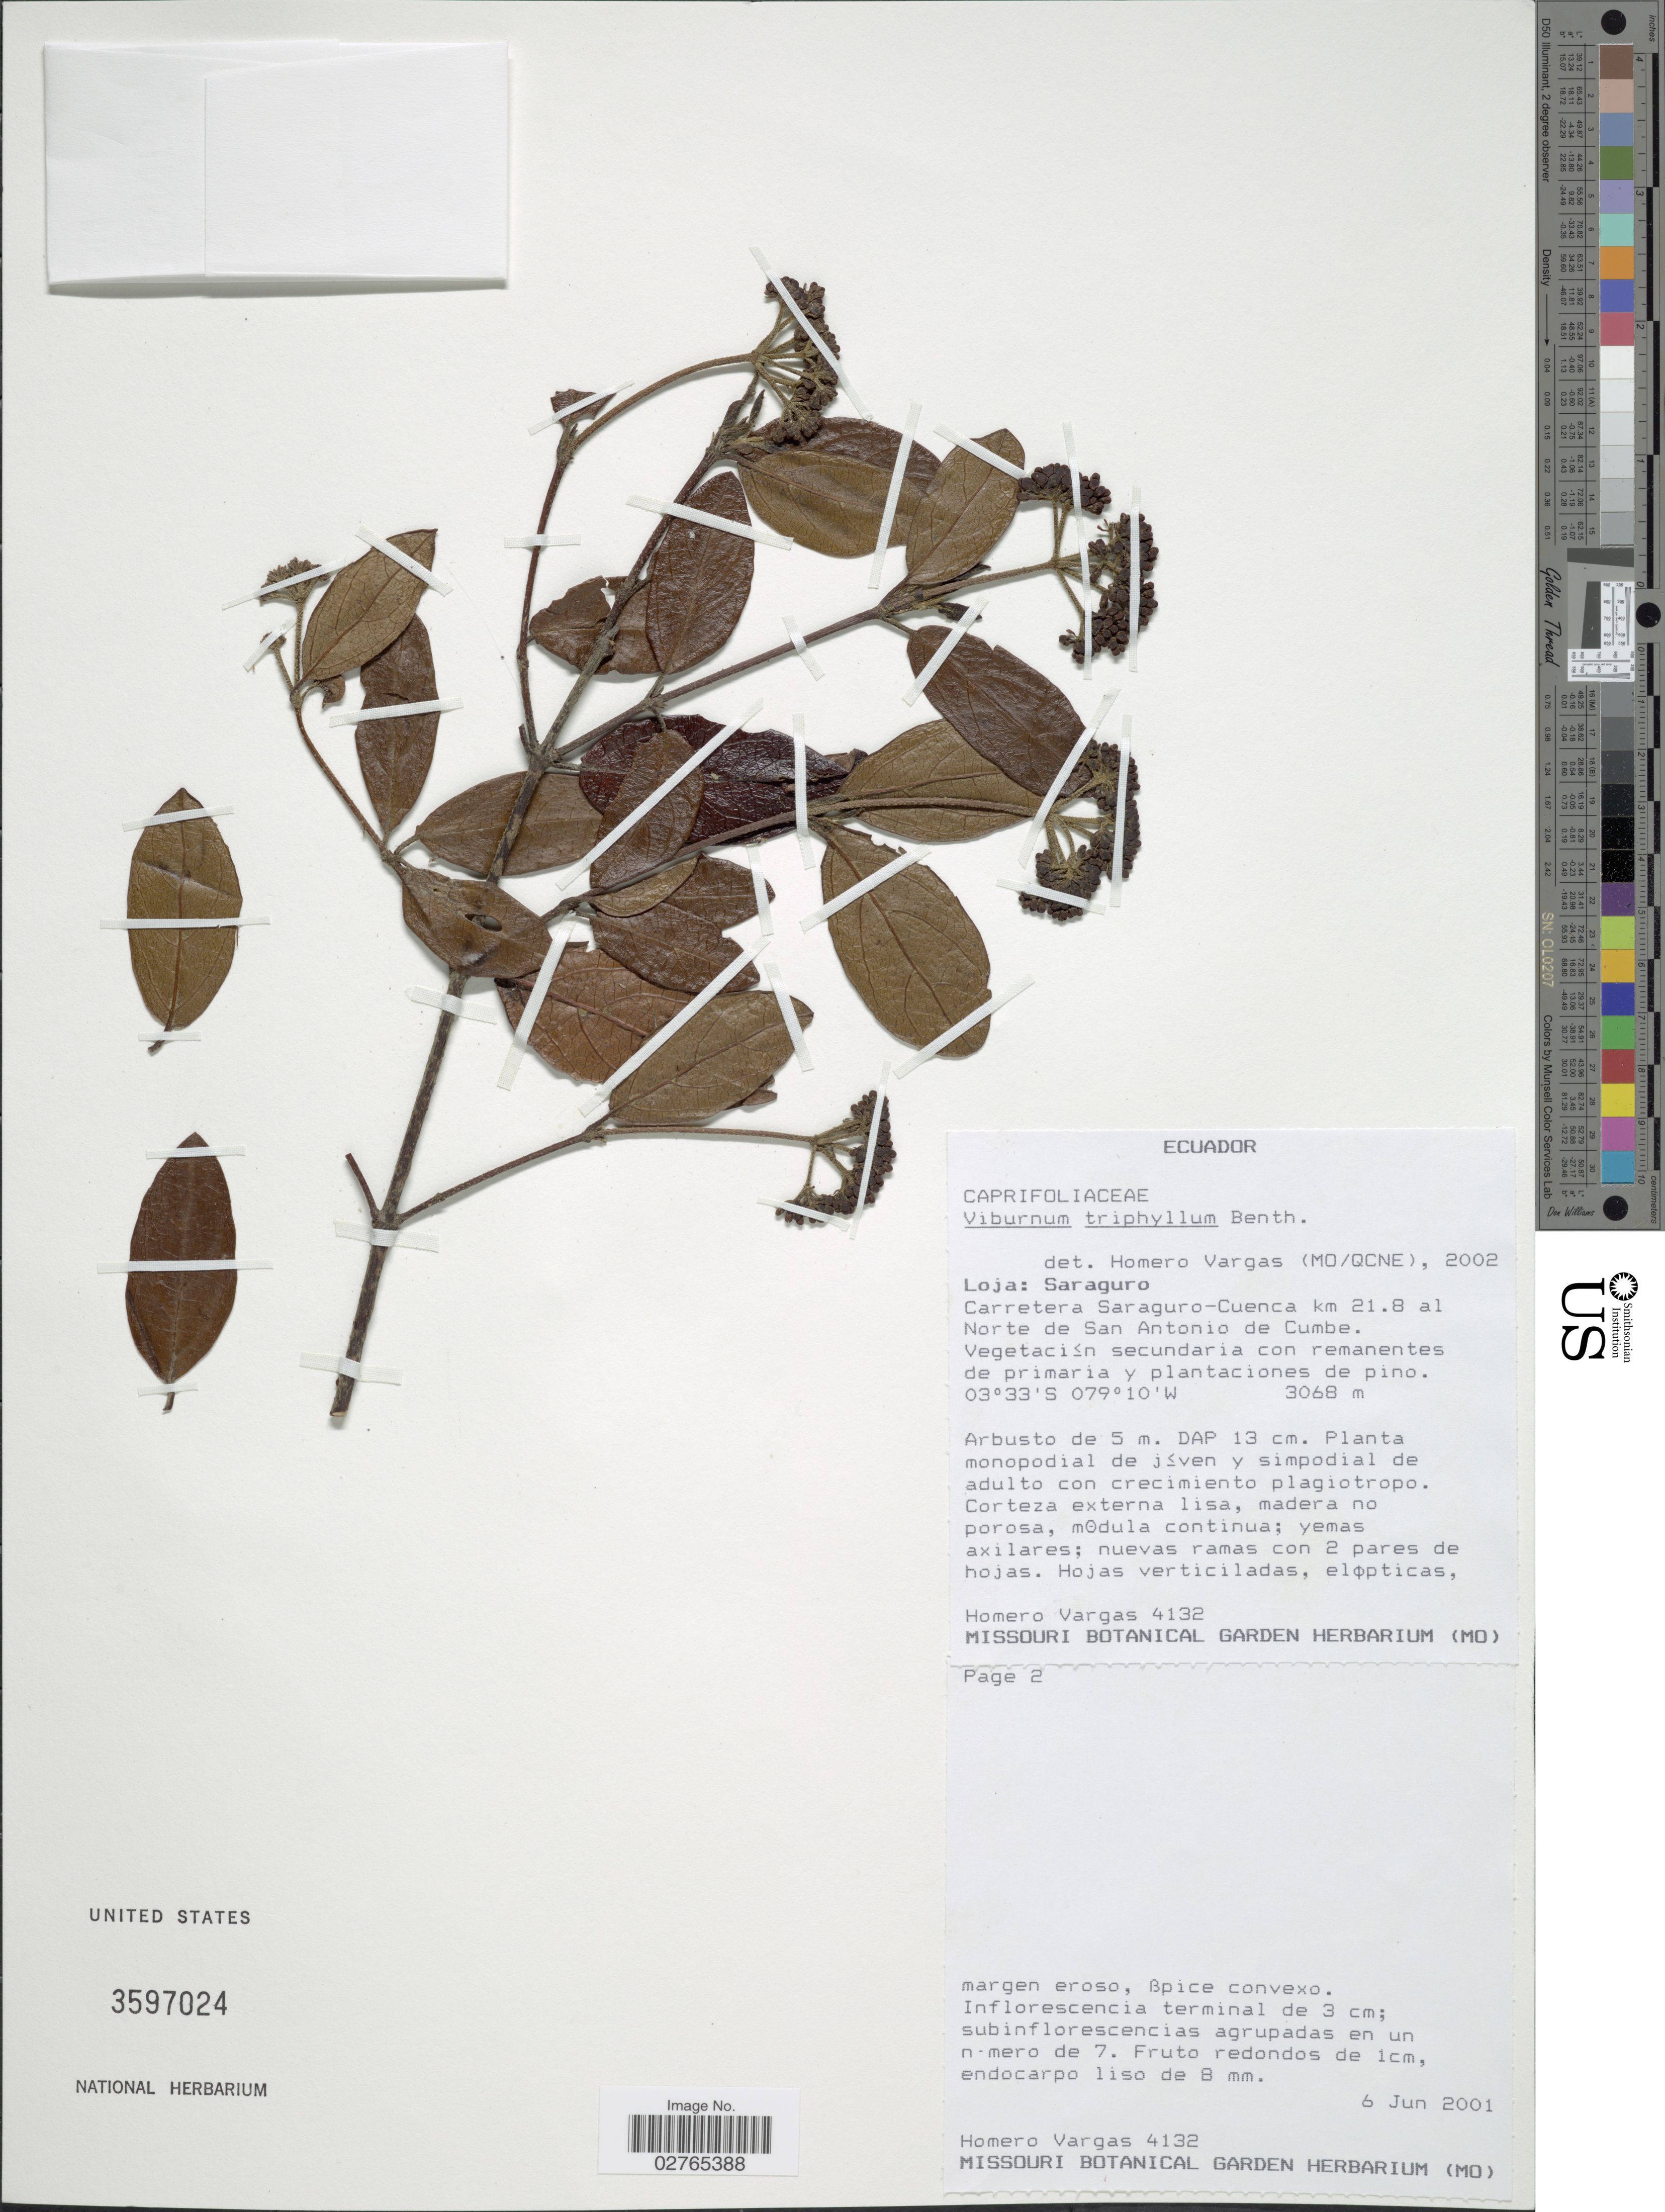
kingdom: Plantae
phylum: Tracheophyta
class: Magnoliopsida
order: Dipsacales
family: Viburnaceae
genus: Viburnum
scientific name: Viburnum triphyllum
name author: Benth.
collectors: H. Vargas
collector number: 4132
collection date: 2001-06-06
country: Ecuador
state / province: Loja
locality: Saraguro. Carretera Saraguro-Cuenca km 21.8 al Norte de San Antonio de Cumbe.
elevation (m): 3068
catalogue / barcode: US 3597024